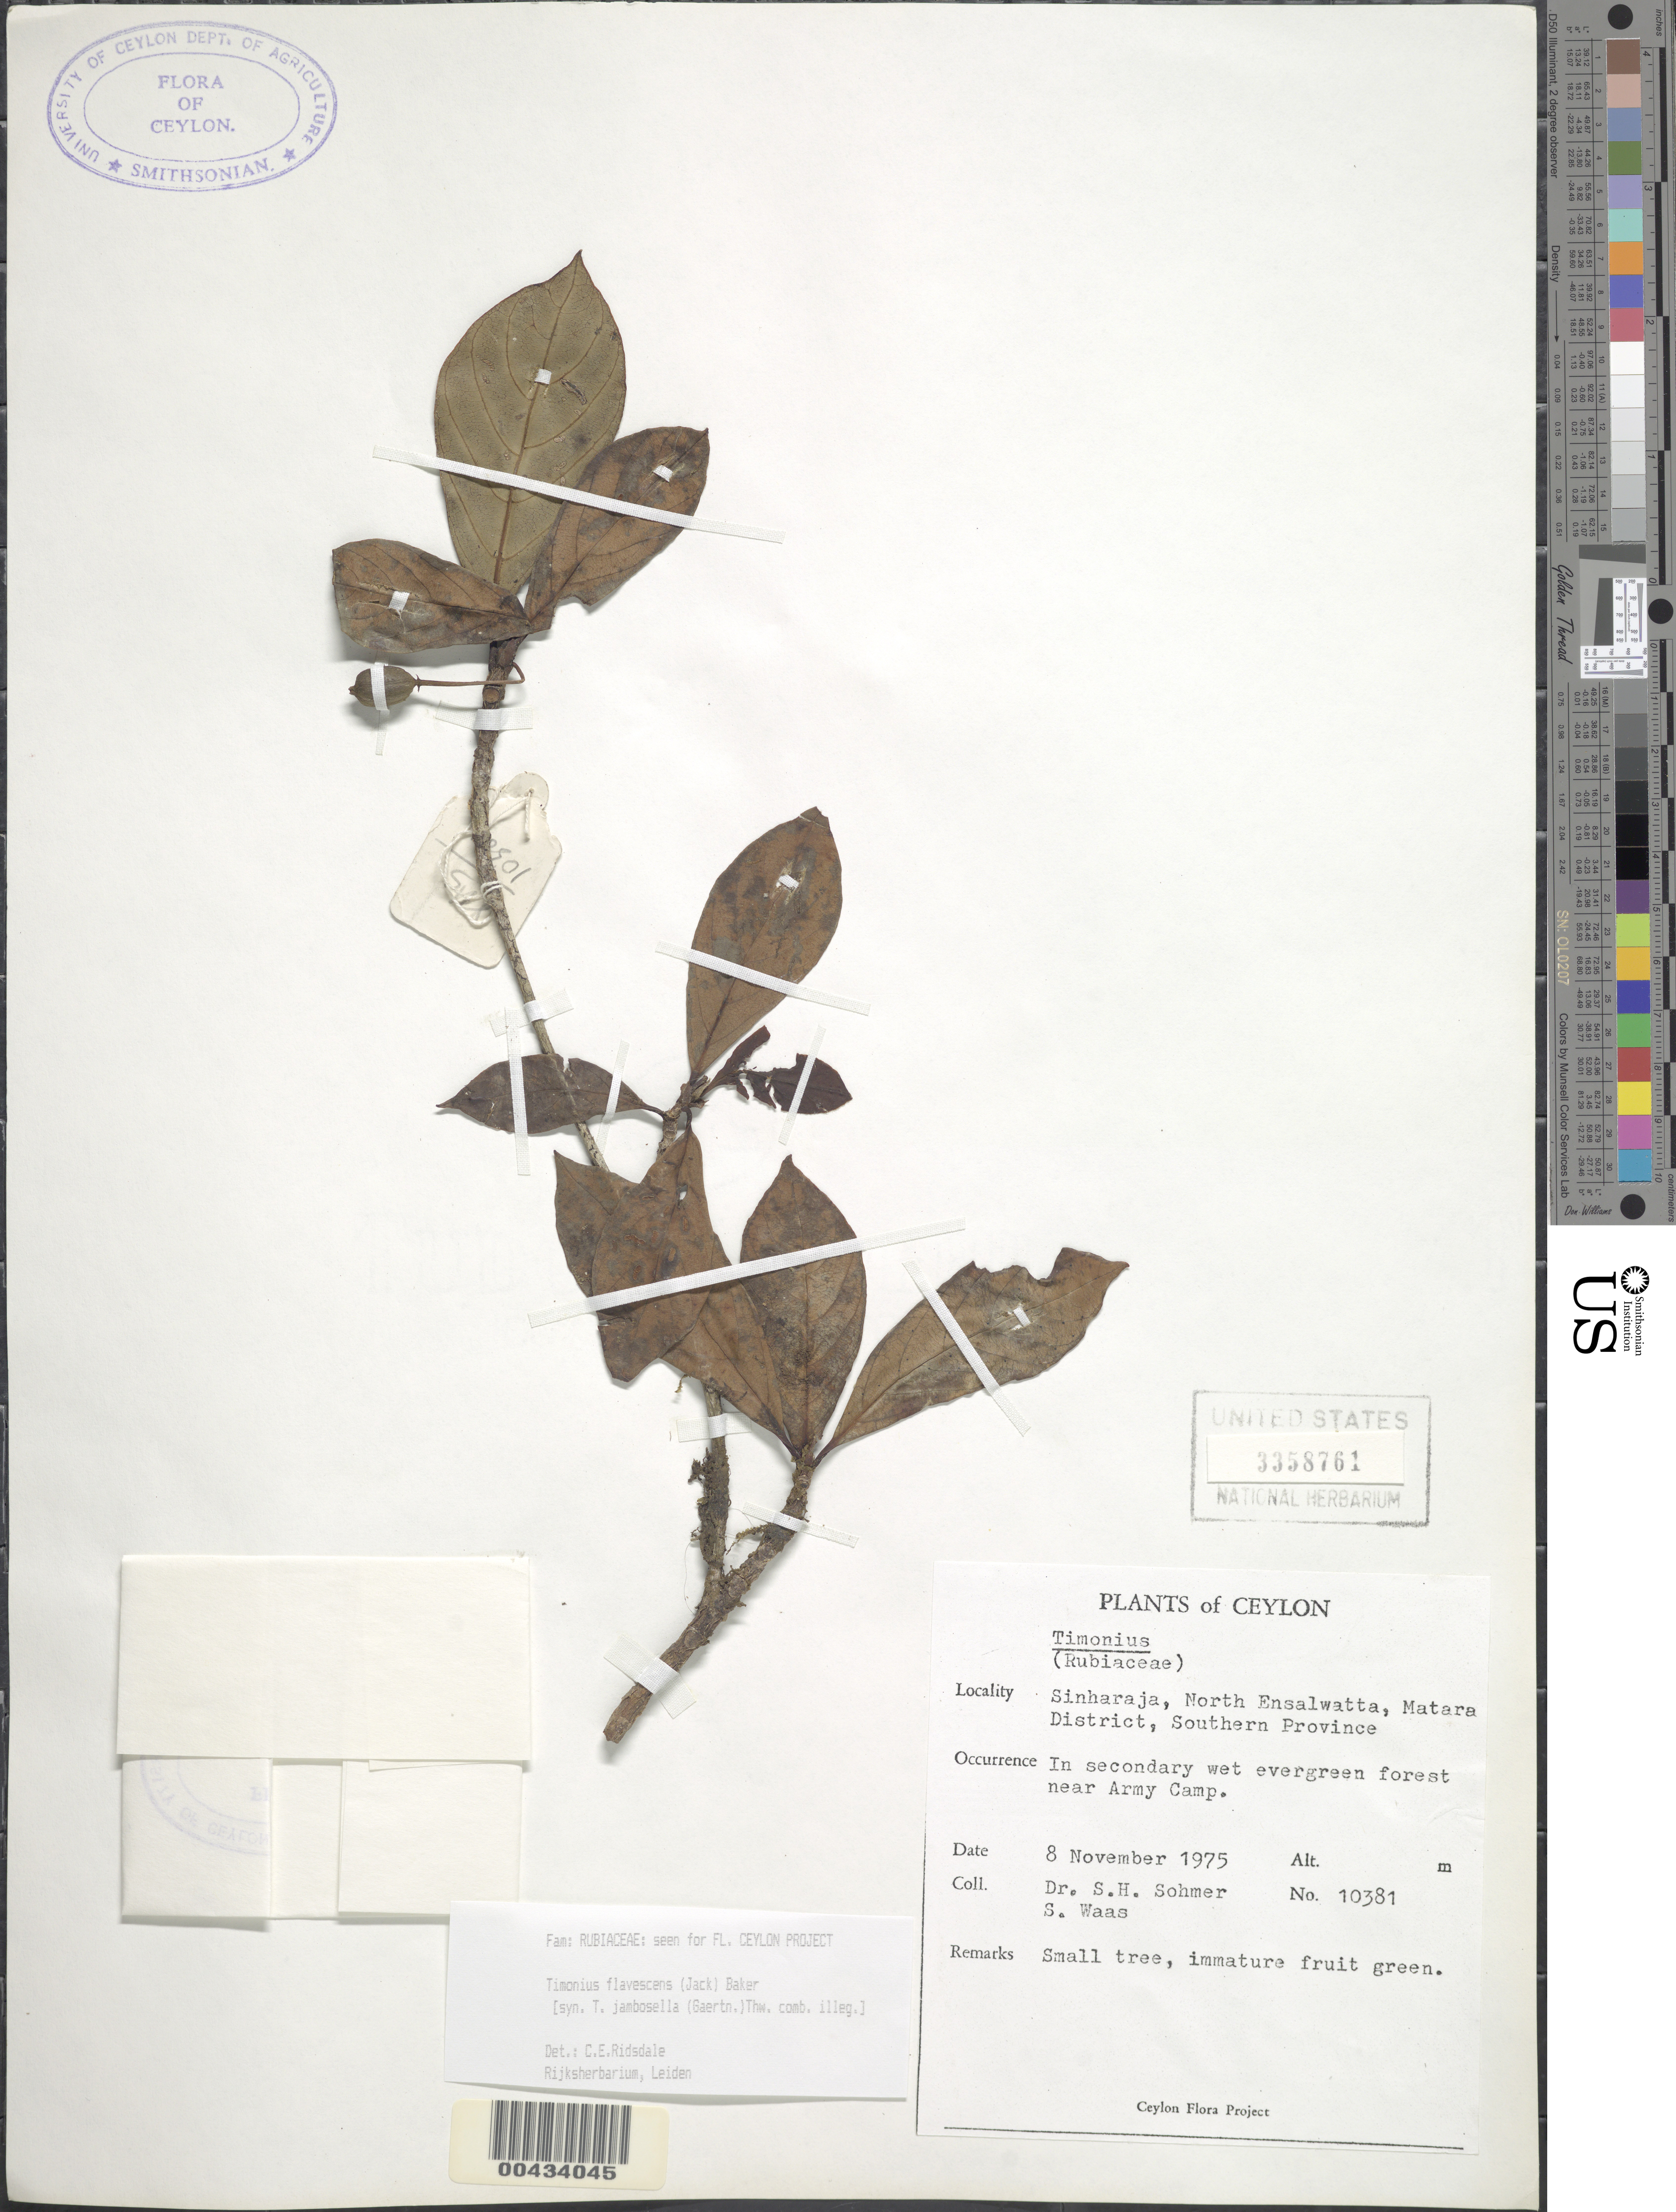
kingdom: Plantae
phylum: Tracheophyta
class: Magnoliopsida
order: Gentianales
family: Rubiaceae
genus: Timonius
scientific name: Timonius flavescens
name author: (Jack) Baker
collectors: S. H. Sohmer & S. Waas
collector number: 10381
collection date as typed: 08 Nov 1975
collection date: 1975-11-08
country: Sri Lanka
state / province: Southern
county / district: Matara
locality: Sinharaja, N Ensalwatta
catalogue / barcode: US 3358761